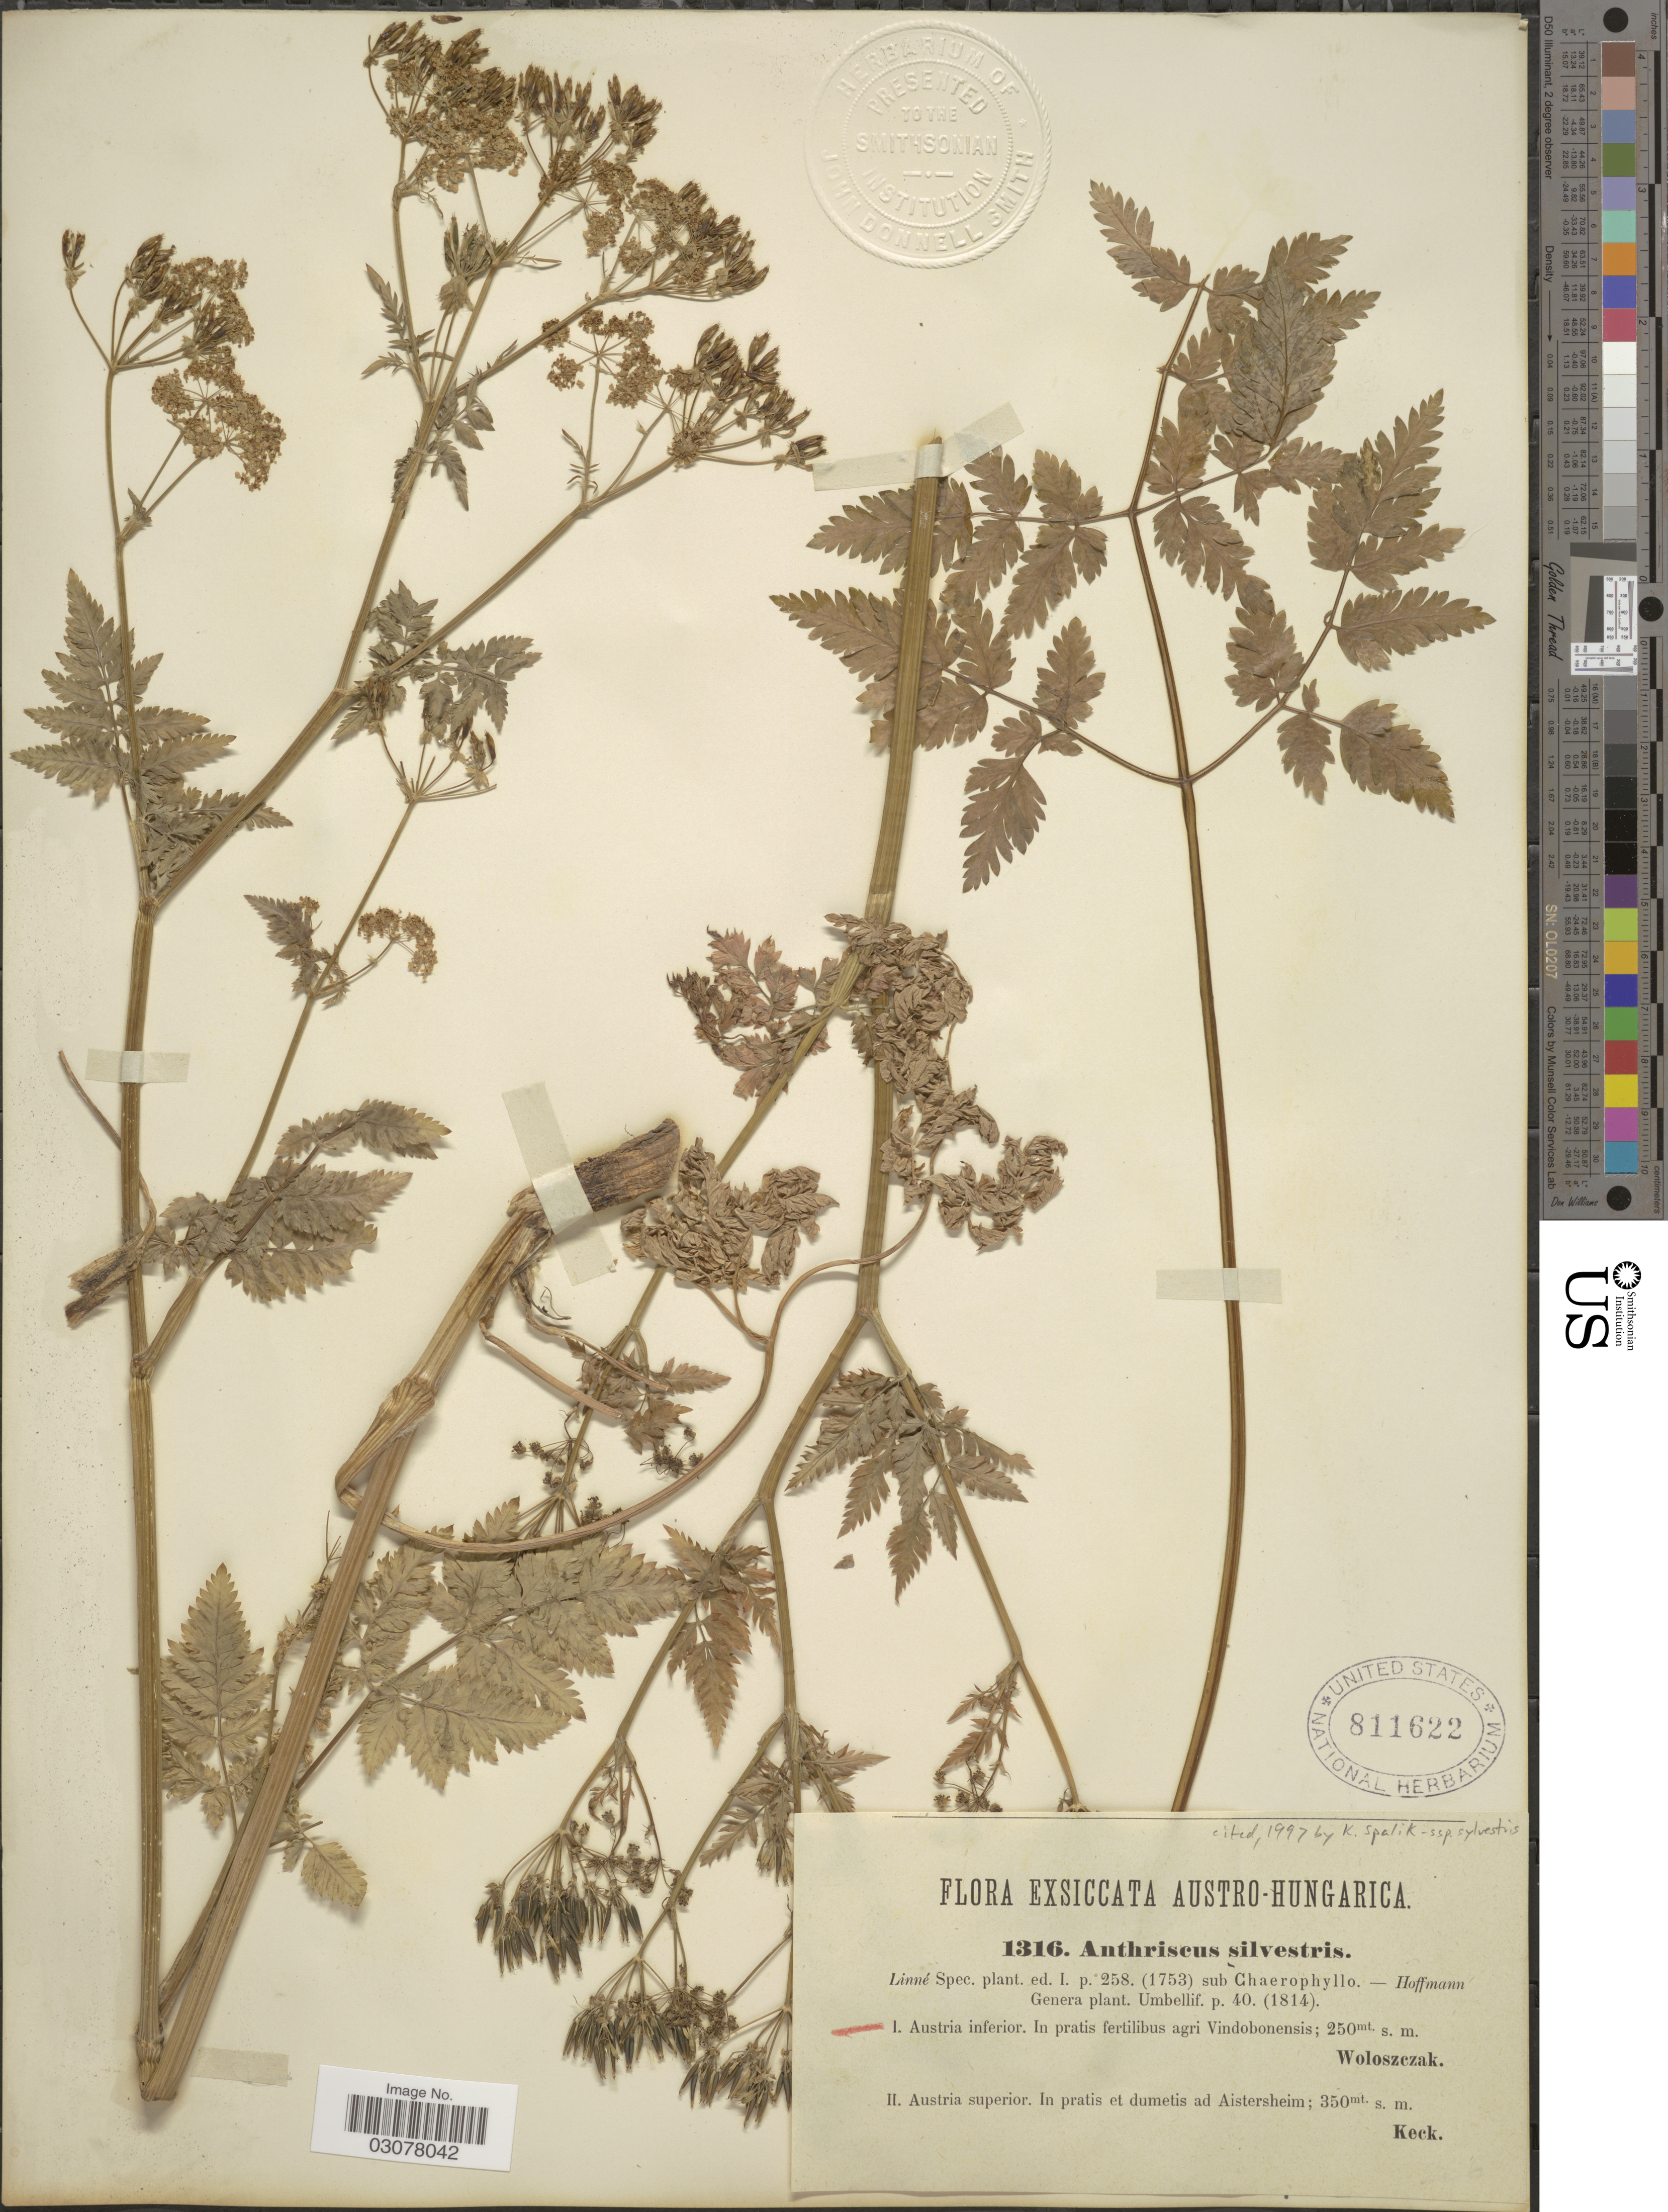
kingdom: Plantae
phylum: Tracheophyta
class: Magnoliopsida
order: Apiales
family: Apiaceae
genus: Anthriscus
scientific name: Anthriscus sylvestris subsp. sylvestris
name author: (L.) Hoffm.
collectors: Woloszczak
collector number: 1316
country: Austria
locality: Austria inferior. Agri Vindobonensis.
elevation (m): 250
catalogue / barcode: US 811622